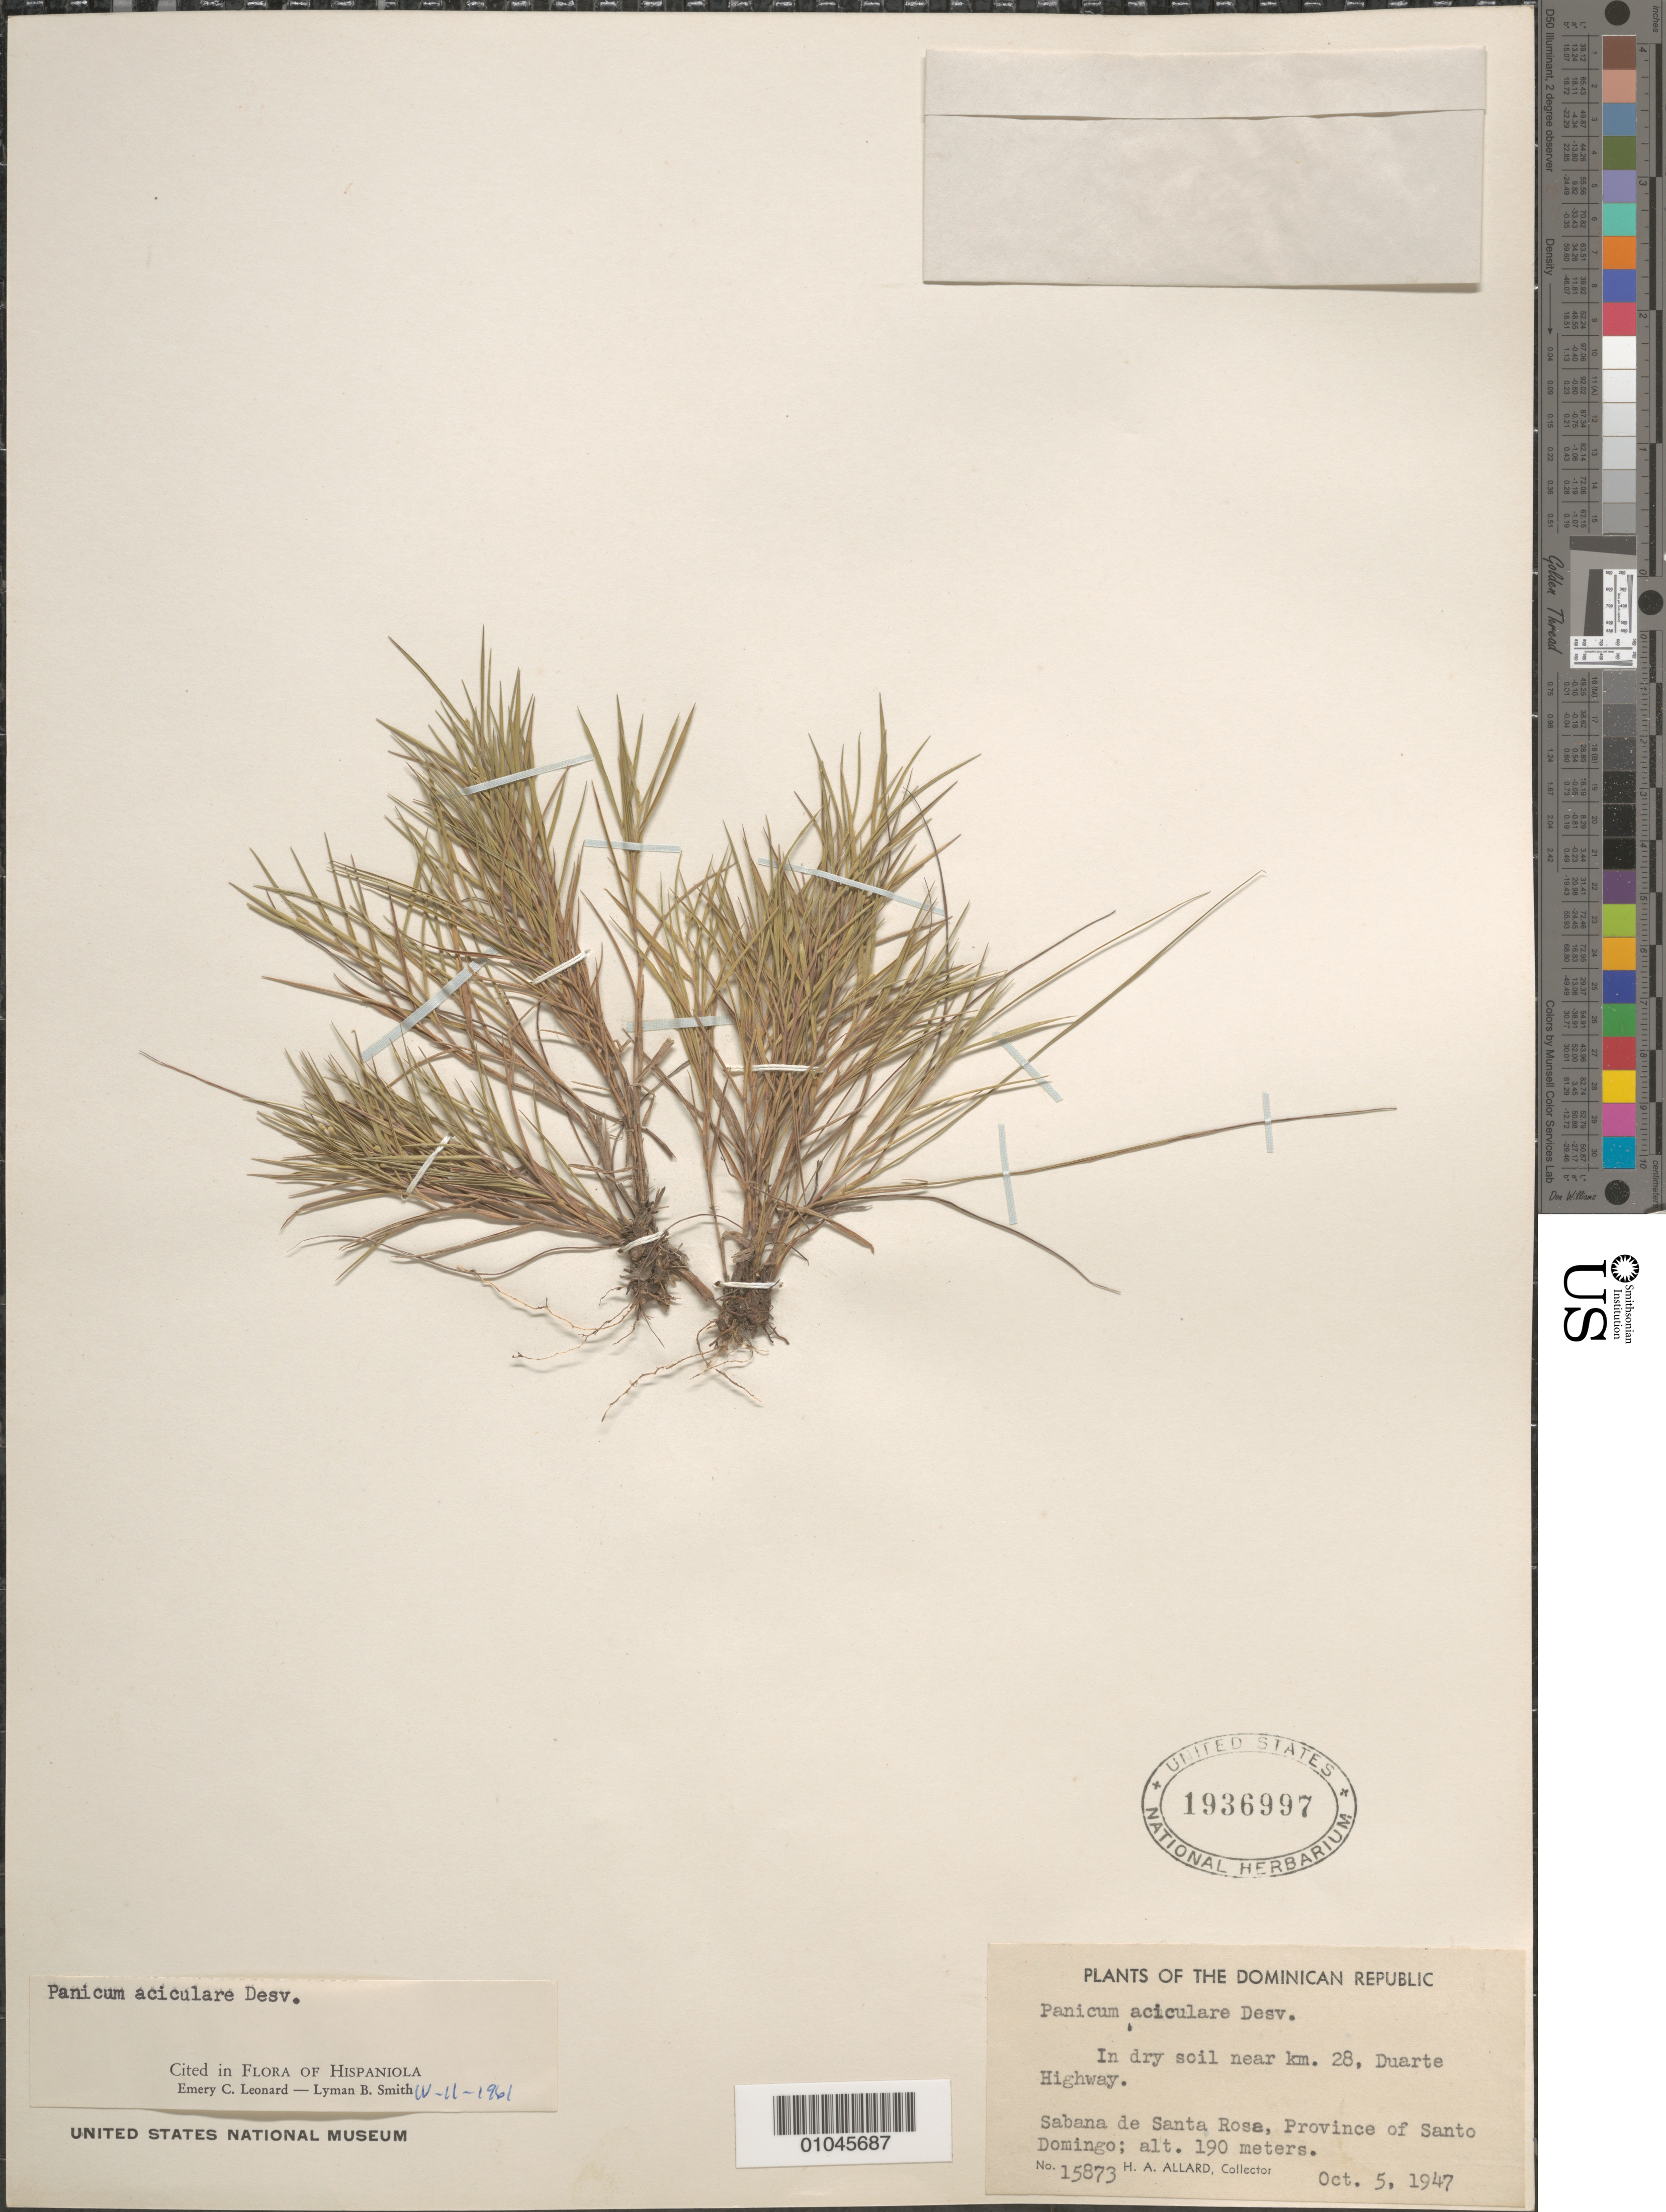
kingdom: Plantae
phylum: Tracheophyta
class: Liliopsida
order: Poales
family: Poaceae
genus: Panicum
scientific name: Panicum aciculare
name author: Desv. ex Poir.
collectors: H. A. Allard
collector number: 15873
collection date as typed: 05 Oct 1947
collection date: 1947-10-05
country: Dominican Republic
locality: In dry soil near km, 28. Duarte Highway. Sabana de Santa Rose, Province of Santo Domingo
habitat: in dry soil near highway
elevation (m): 190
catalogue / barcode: US 1936997